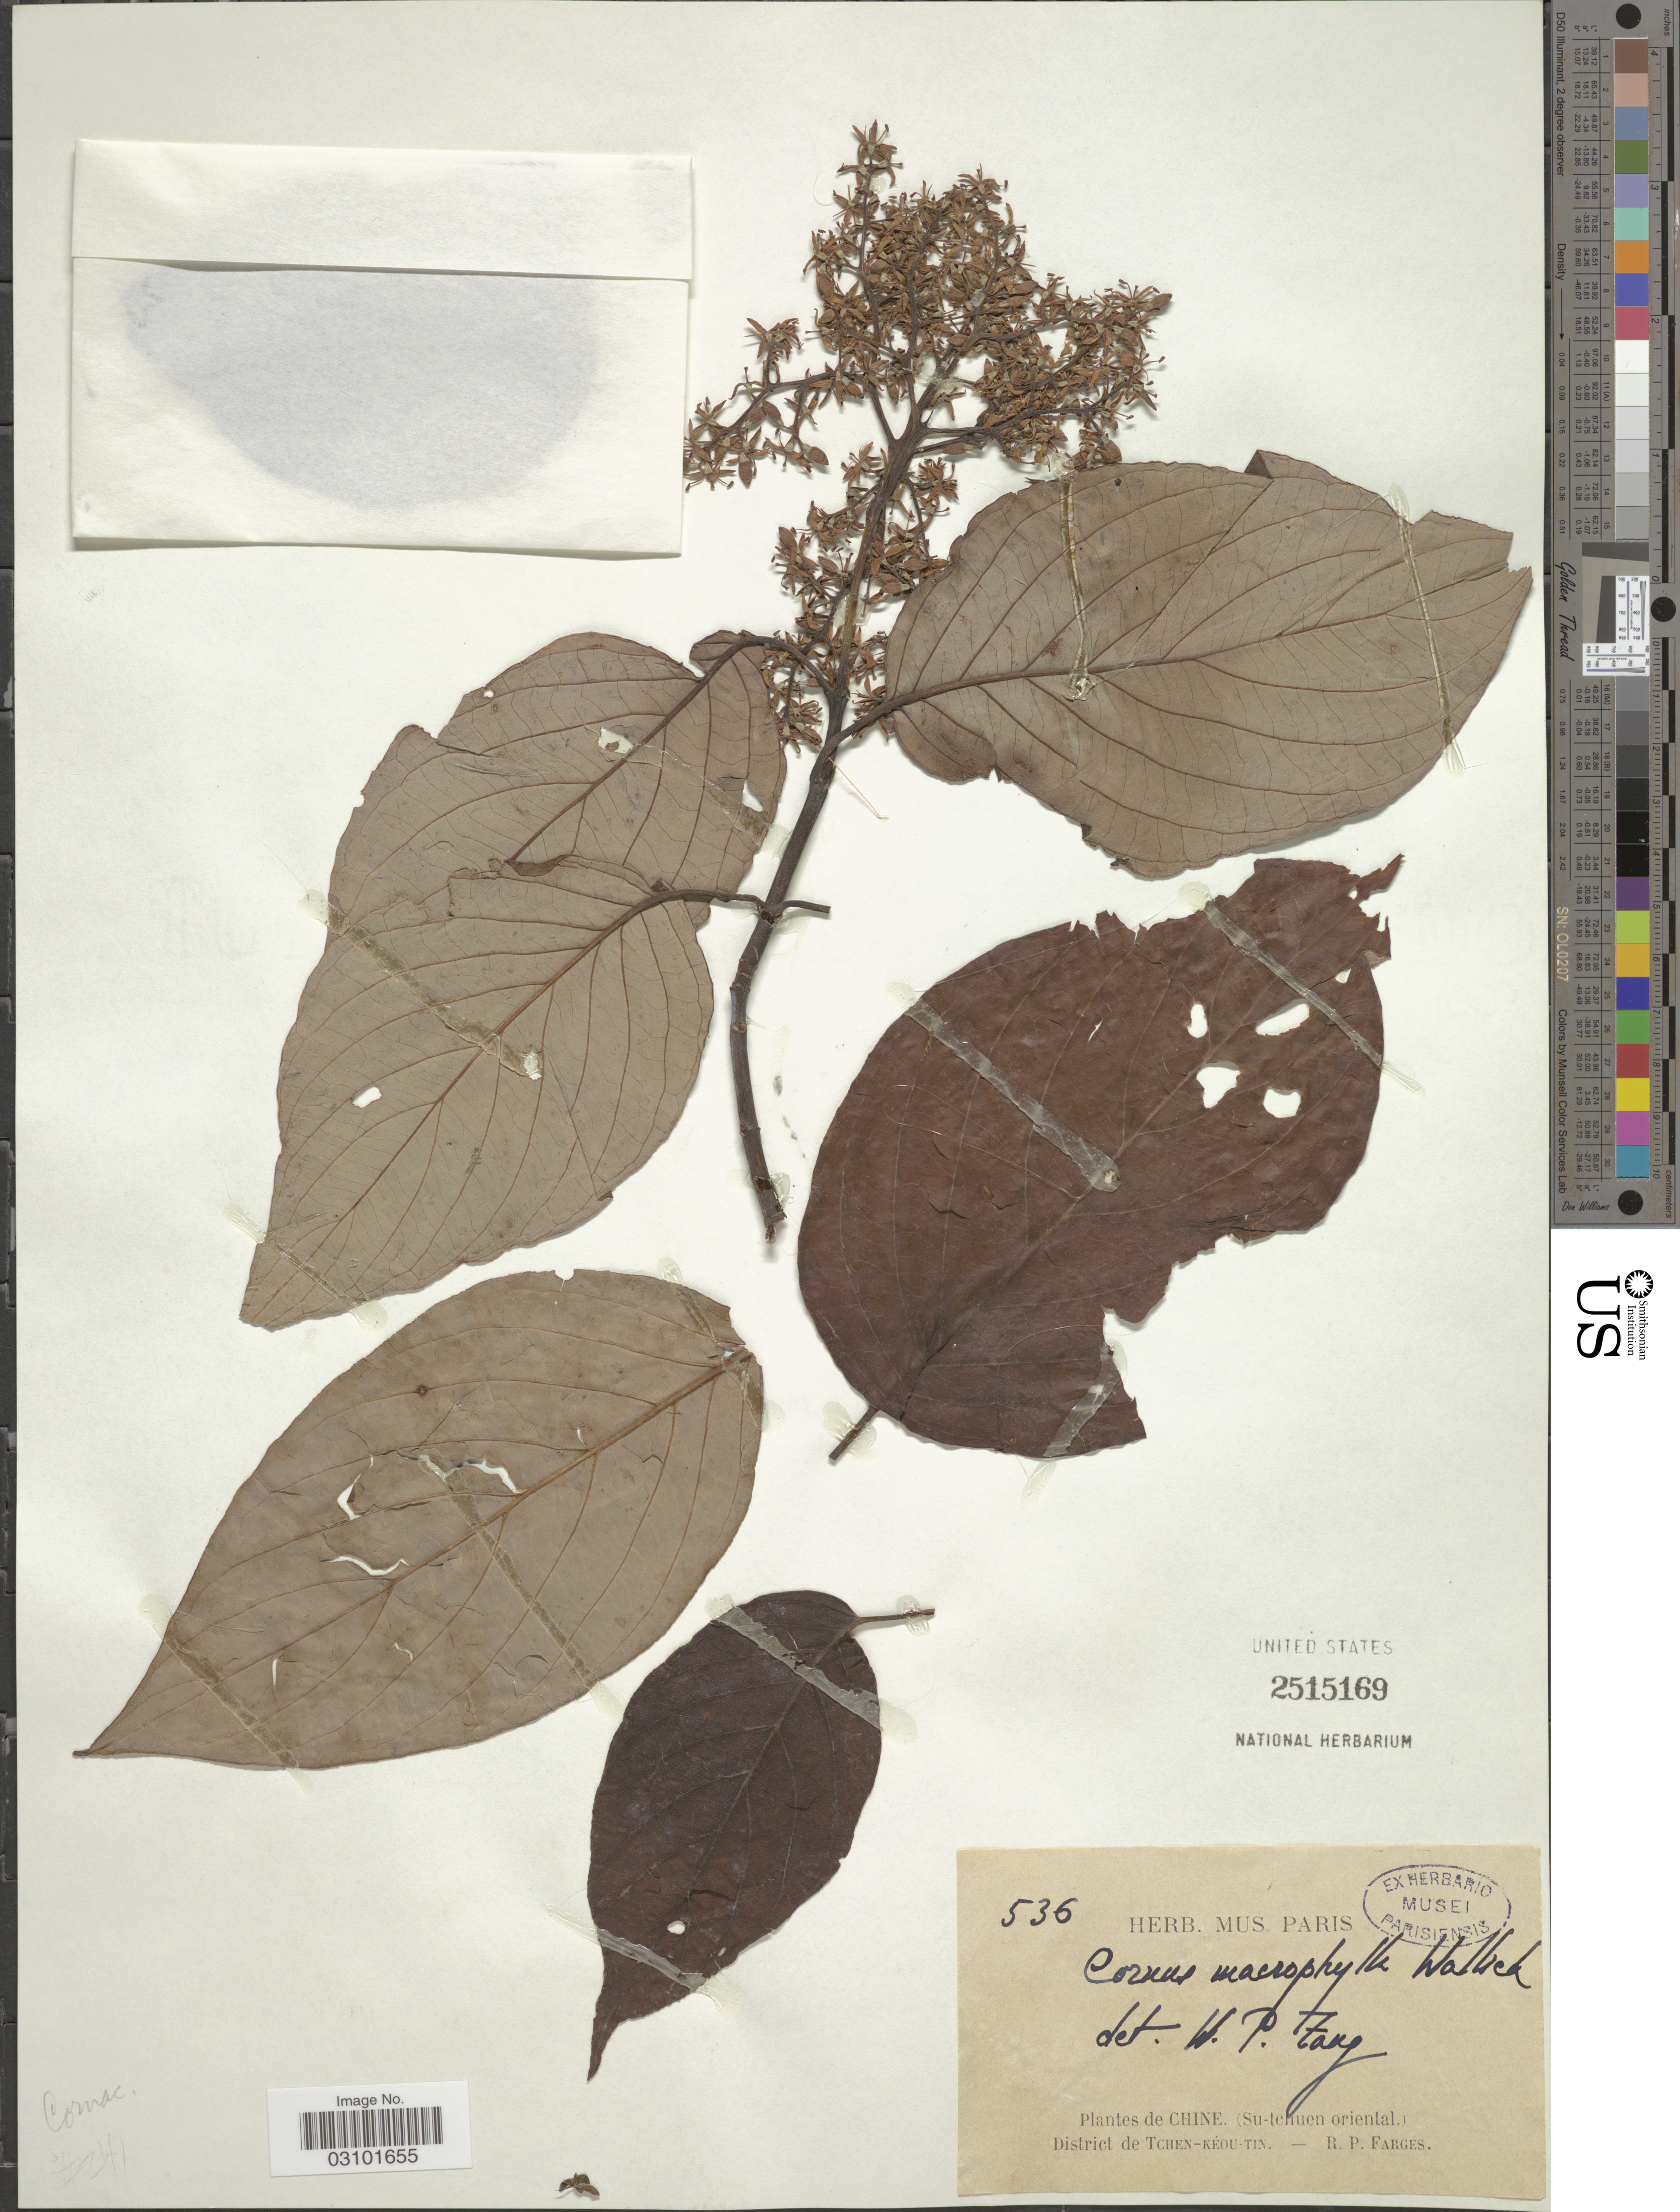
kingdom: Plantae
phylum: Tracheophyta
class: Magnoliopsida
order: Cornales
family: Cornaceae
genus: Cornus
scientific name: Cornus macrophylla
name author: Wall.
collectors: R. Farges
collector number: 536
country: China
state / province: Sichuan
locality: (Su-tchuen oriental.) District de Tchen-Kéou-Tin).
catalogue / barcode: US 2515169